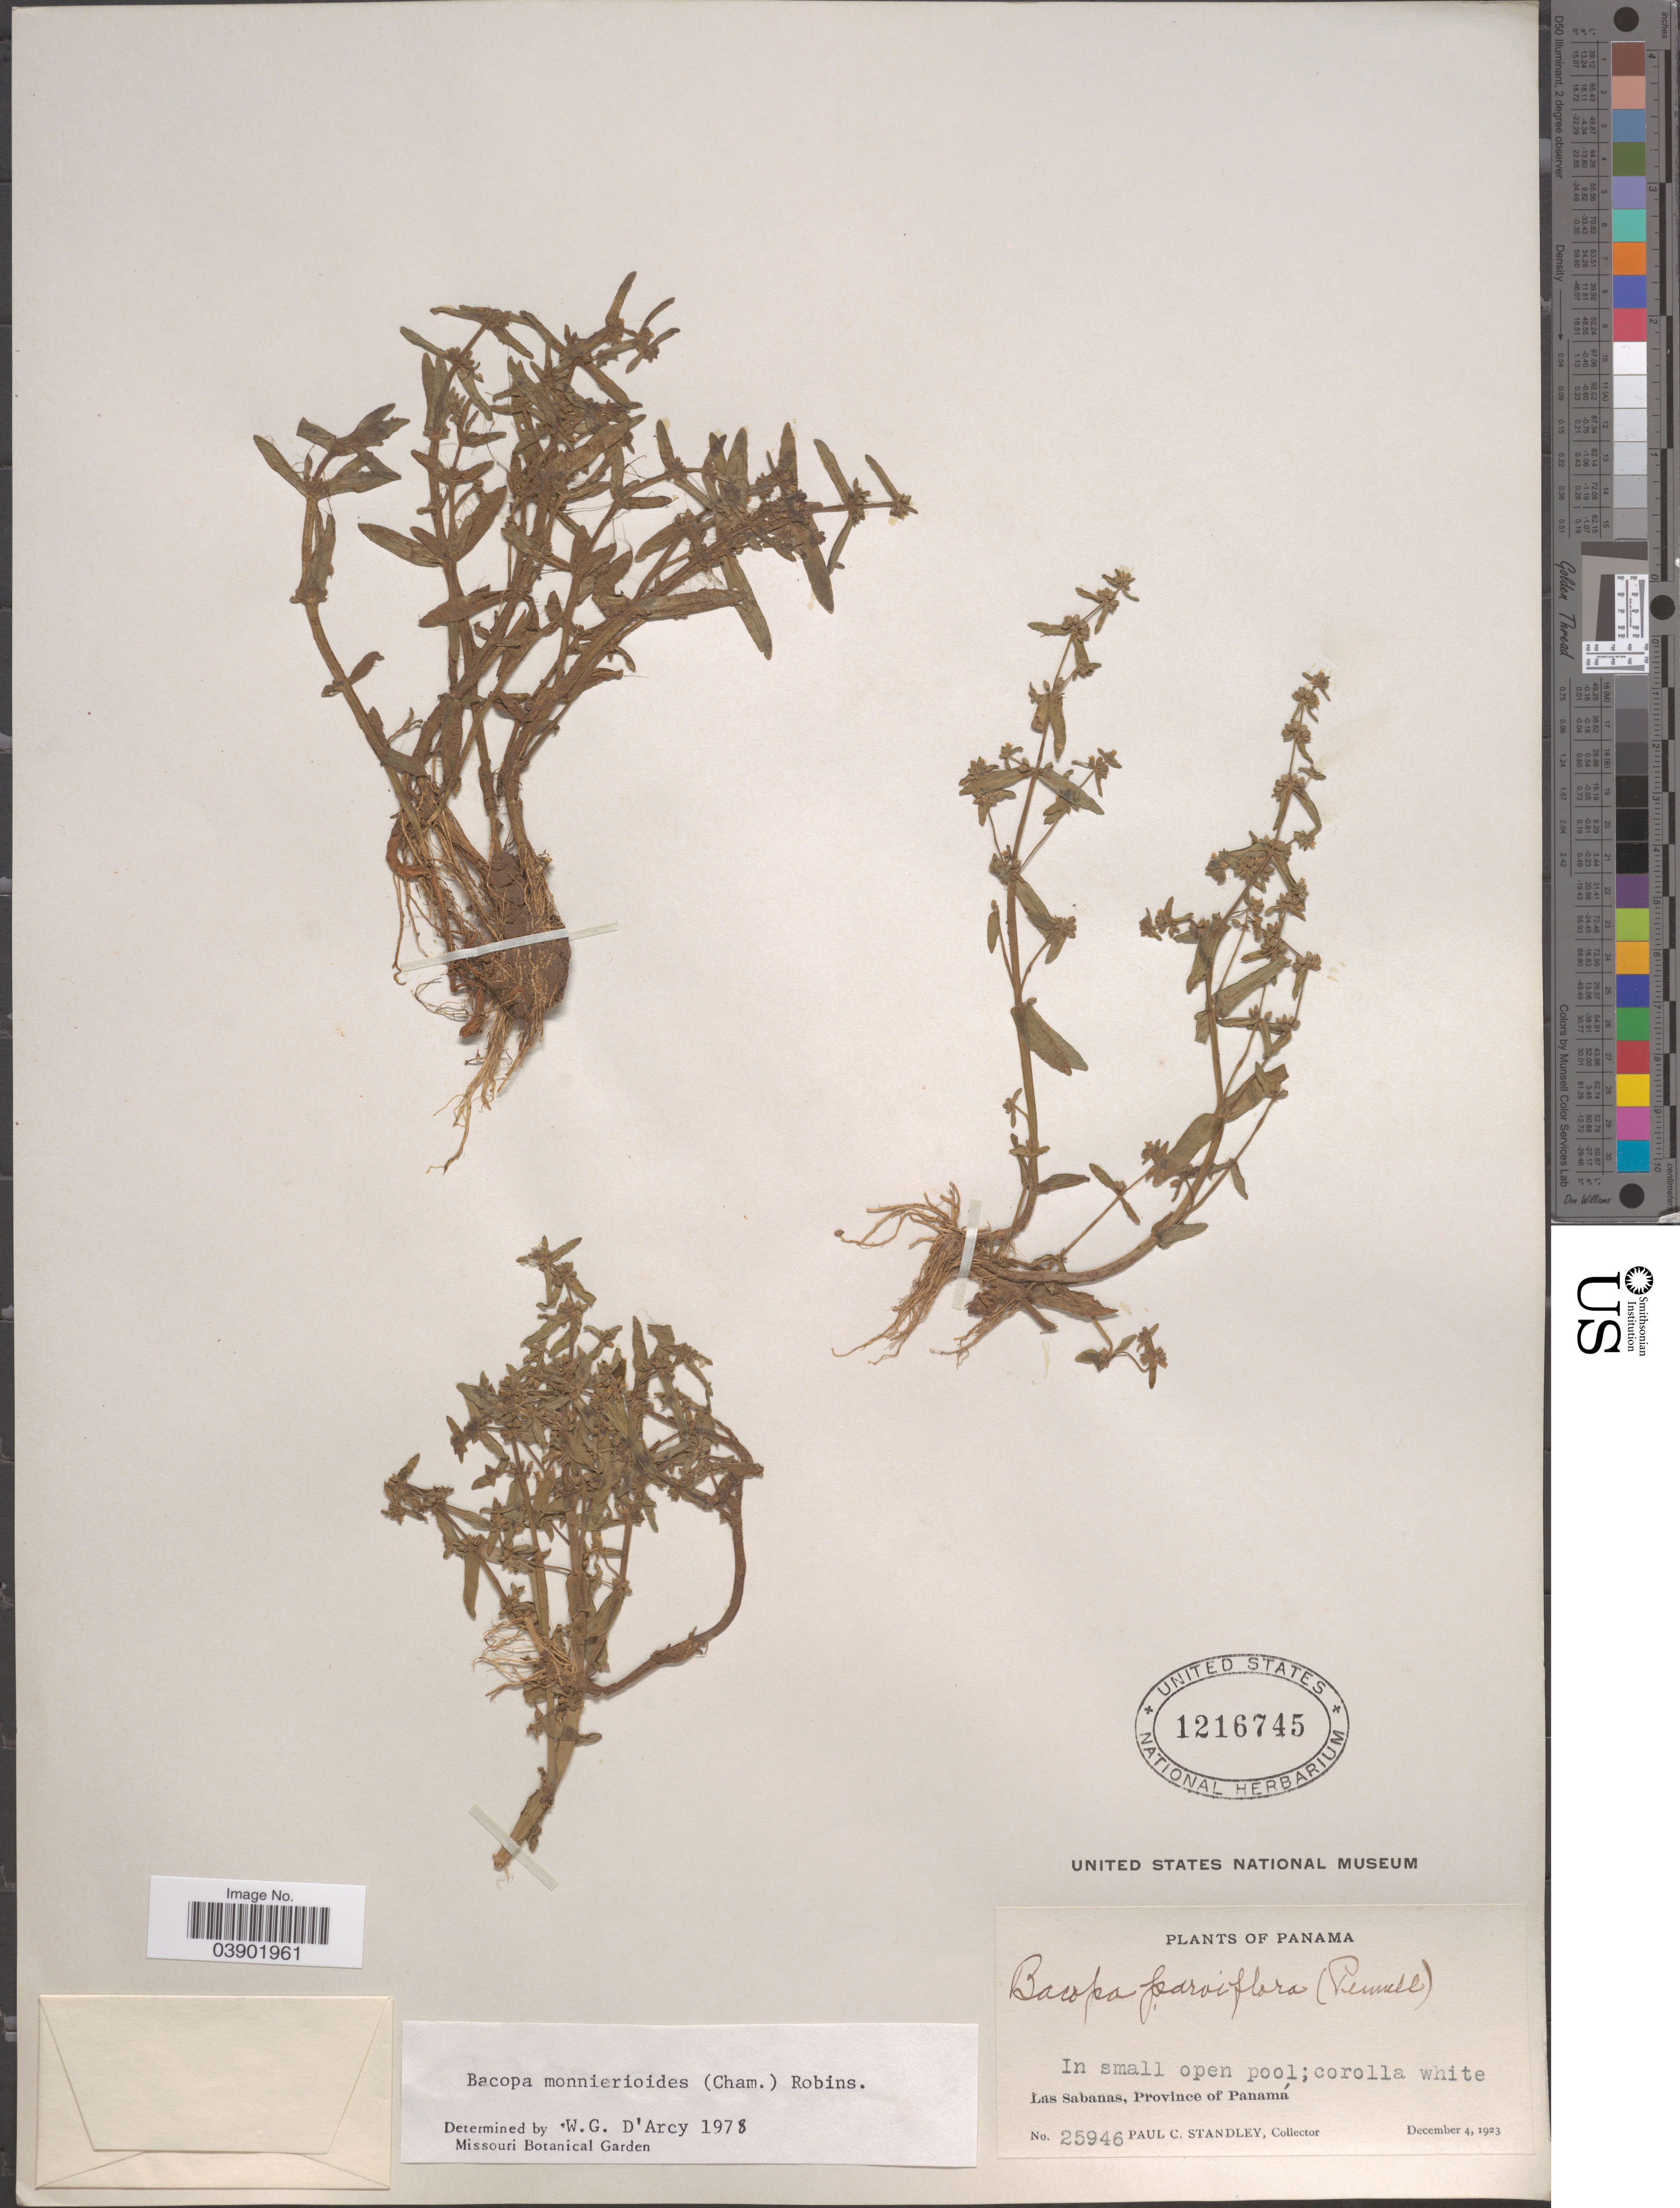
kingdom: Plantae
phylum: Tracheophyta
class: Magnoliopsida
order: Lamiales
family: Plantaginaceae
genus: Bacopa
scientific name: Bacopa monnierioides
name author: (Cham.) B.L. Rob.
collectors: P. C. Standley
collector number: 25946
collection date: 1923-12-04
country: Panama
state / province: Panamá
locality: Las Sabanas.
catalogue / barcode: US 1216745